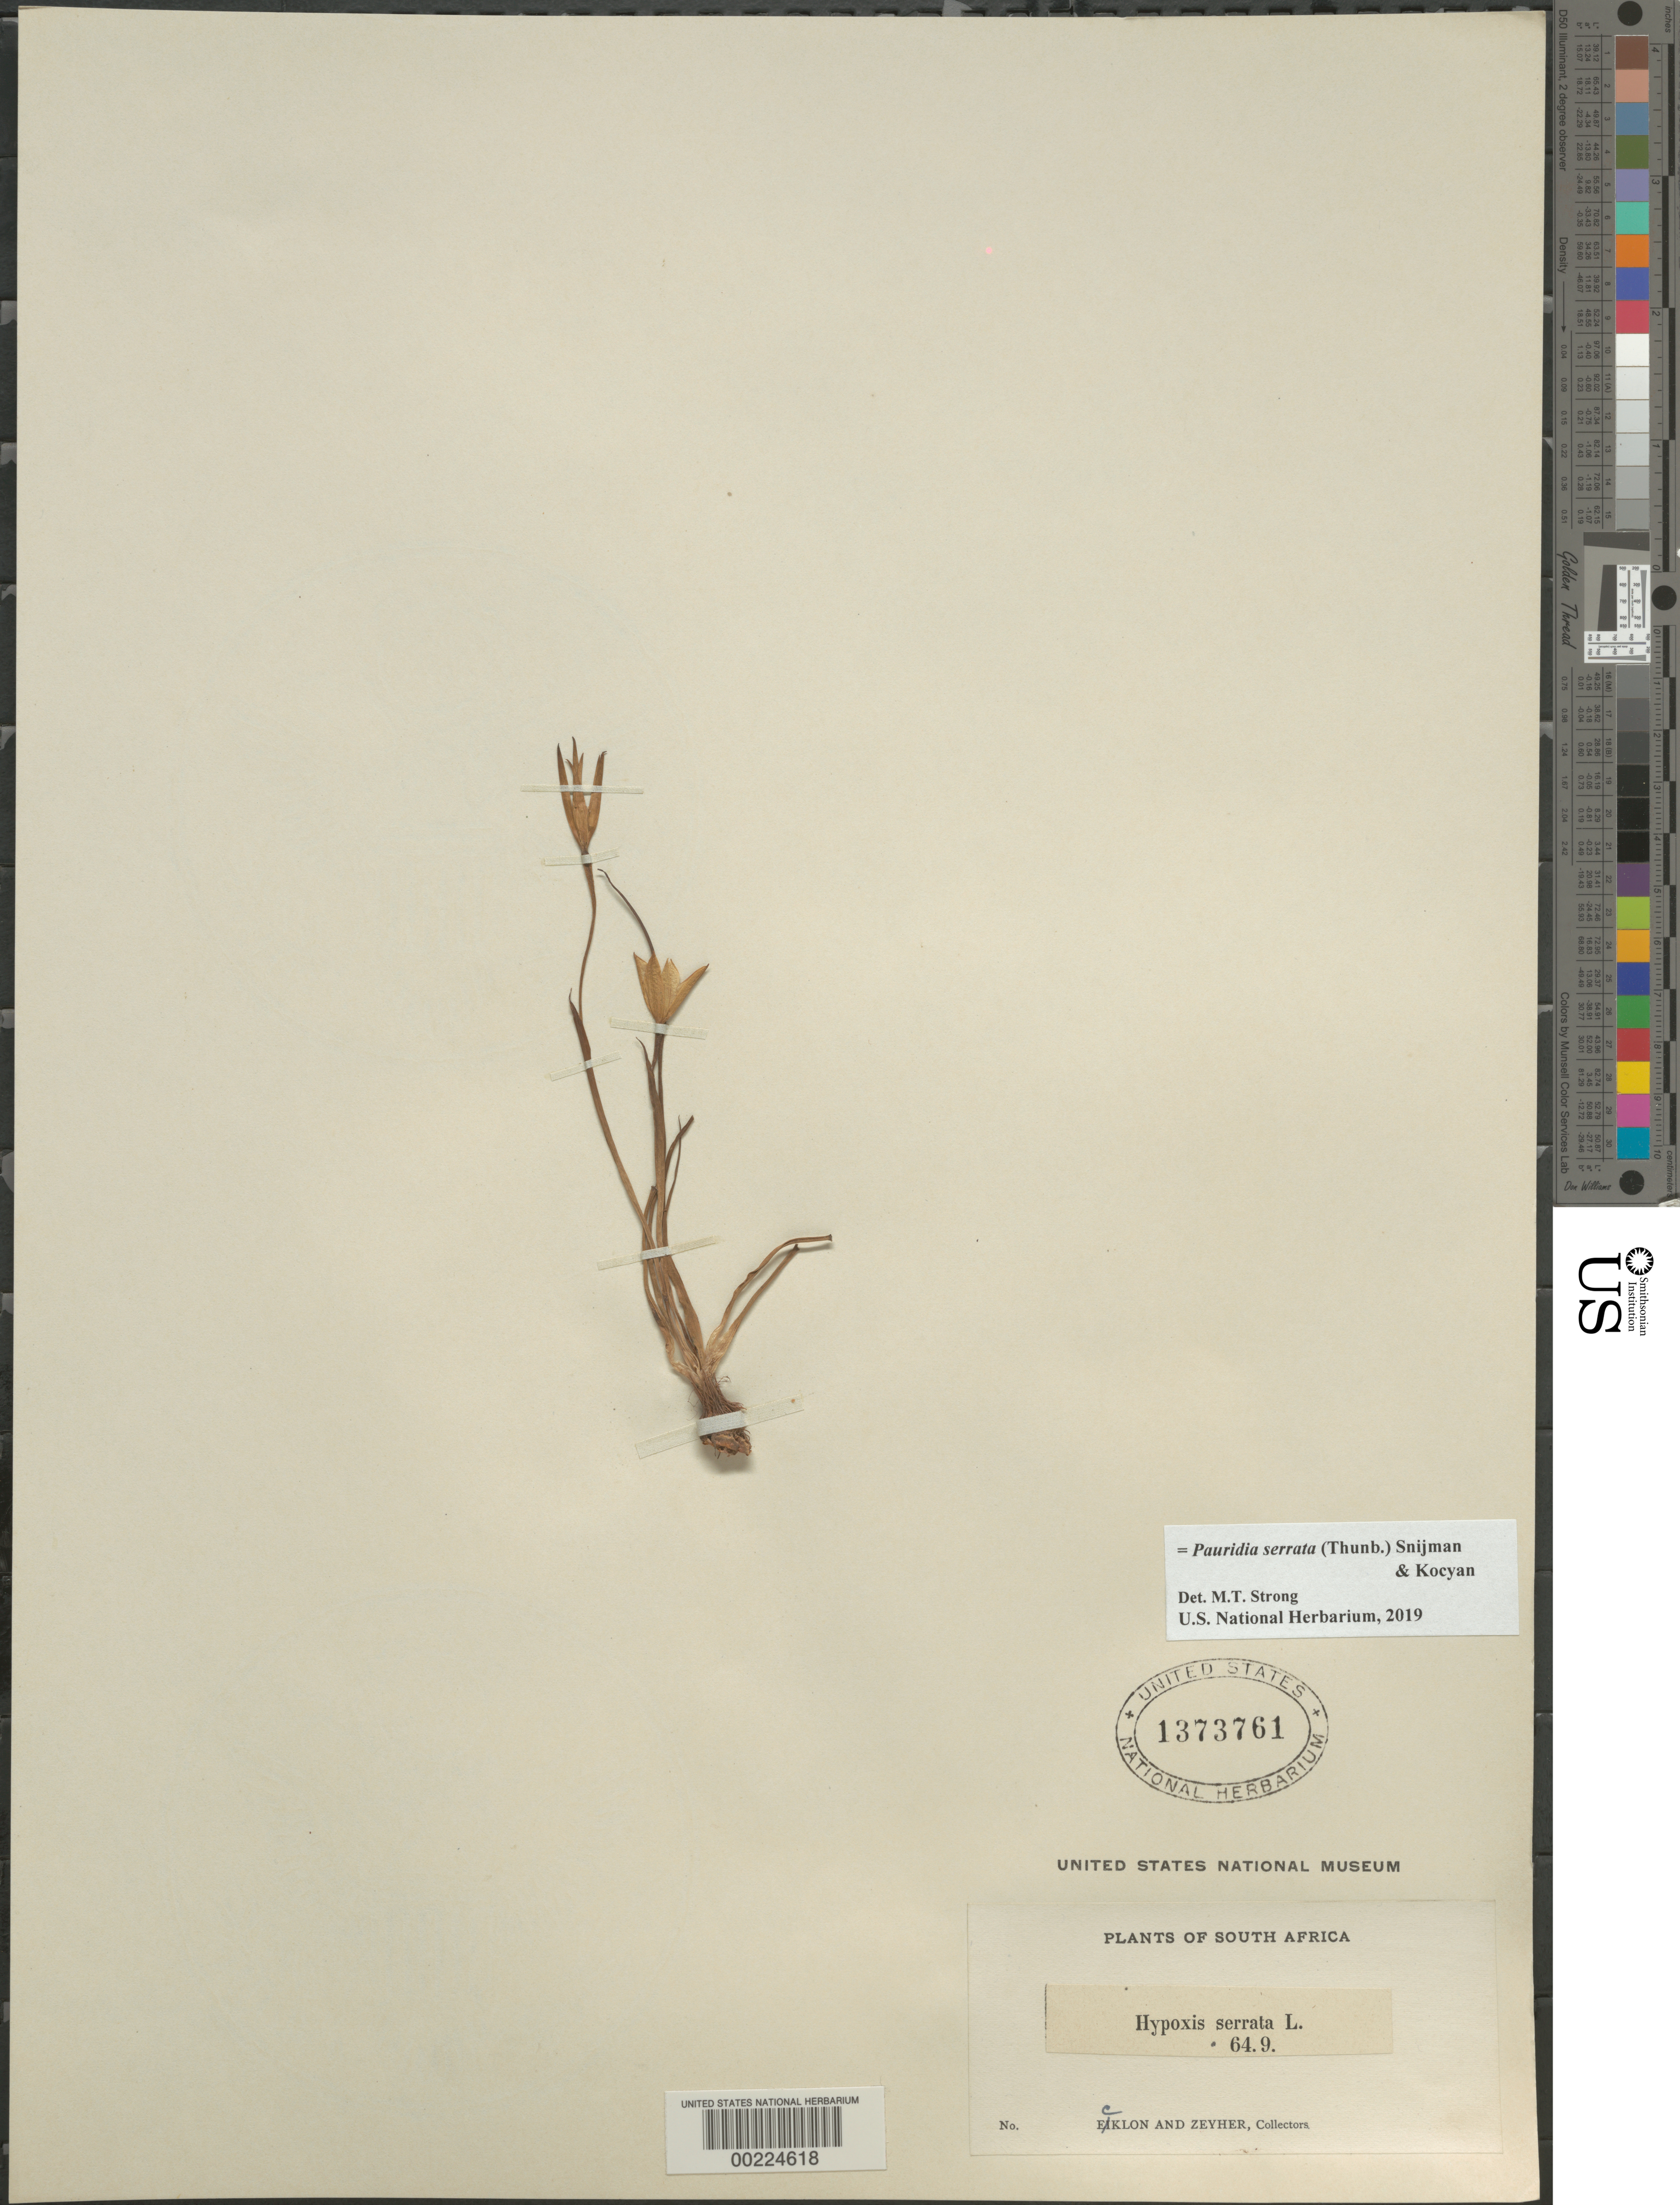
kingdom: Plantae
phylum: Tracheophyta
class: Liliopsida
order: Asparagales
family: Hypoxidaceae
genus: Pauridia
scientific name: Pauridia serrata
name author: (Thunb.) Snijman & Kocyan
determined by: Strong, Mark T., (BOT), Smithsonian Institution - National Museum of Natural History (UNITED STATES)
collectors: C. F. Ecklon & C. Zeyher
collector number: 64.9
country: South Africa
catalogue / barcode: US 1373761